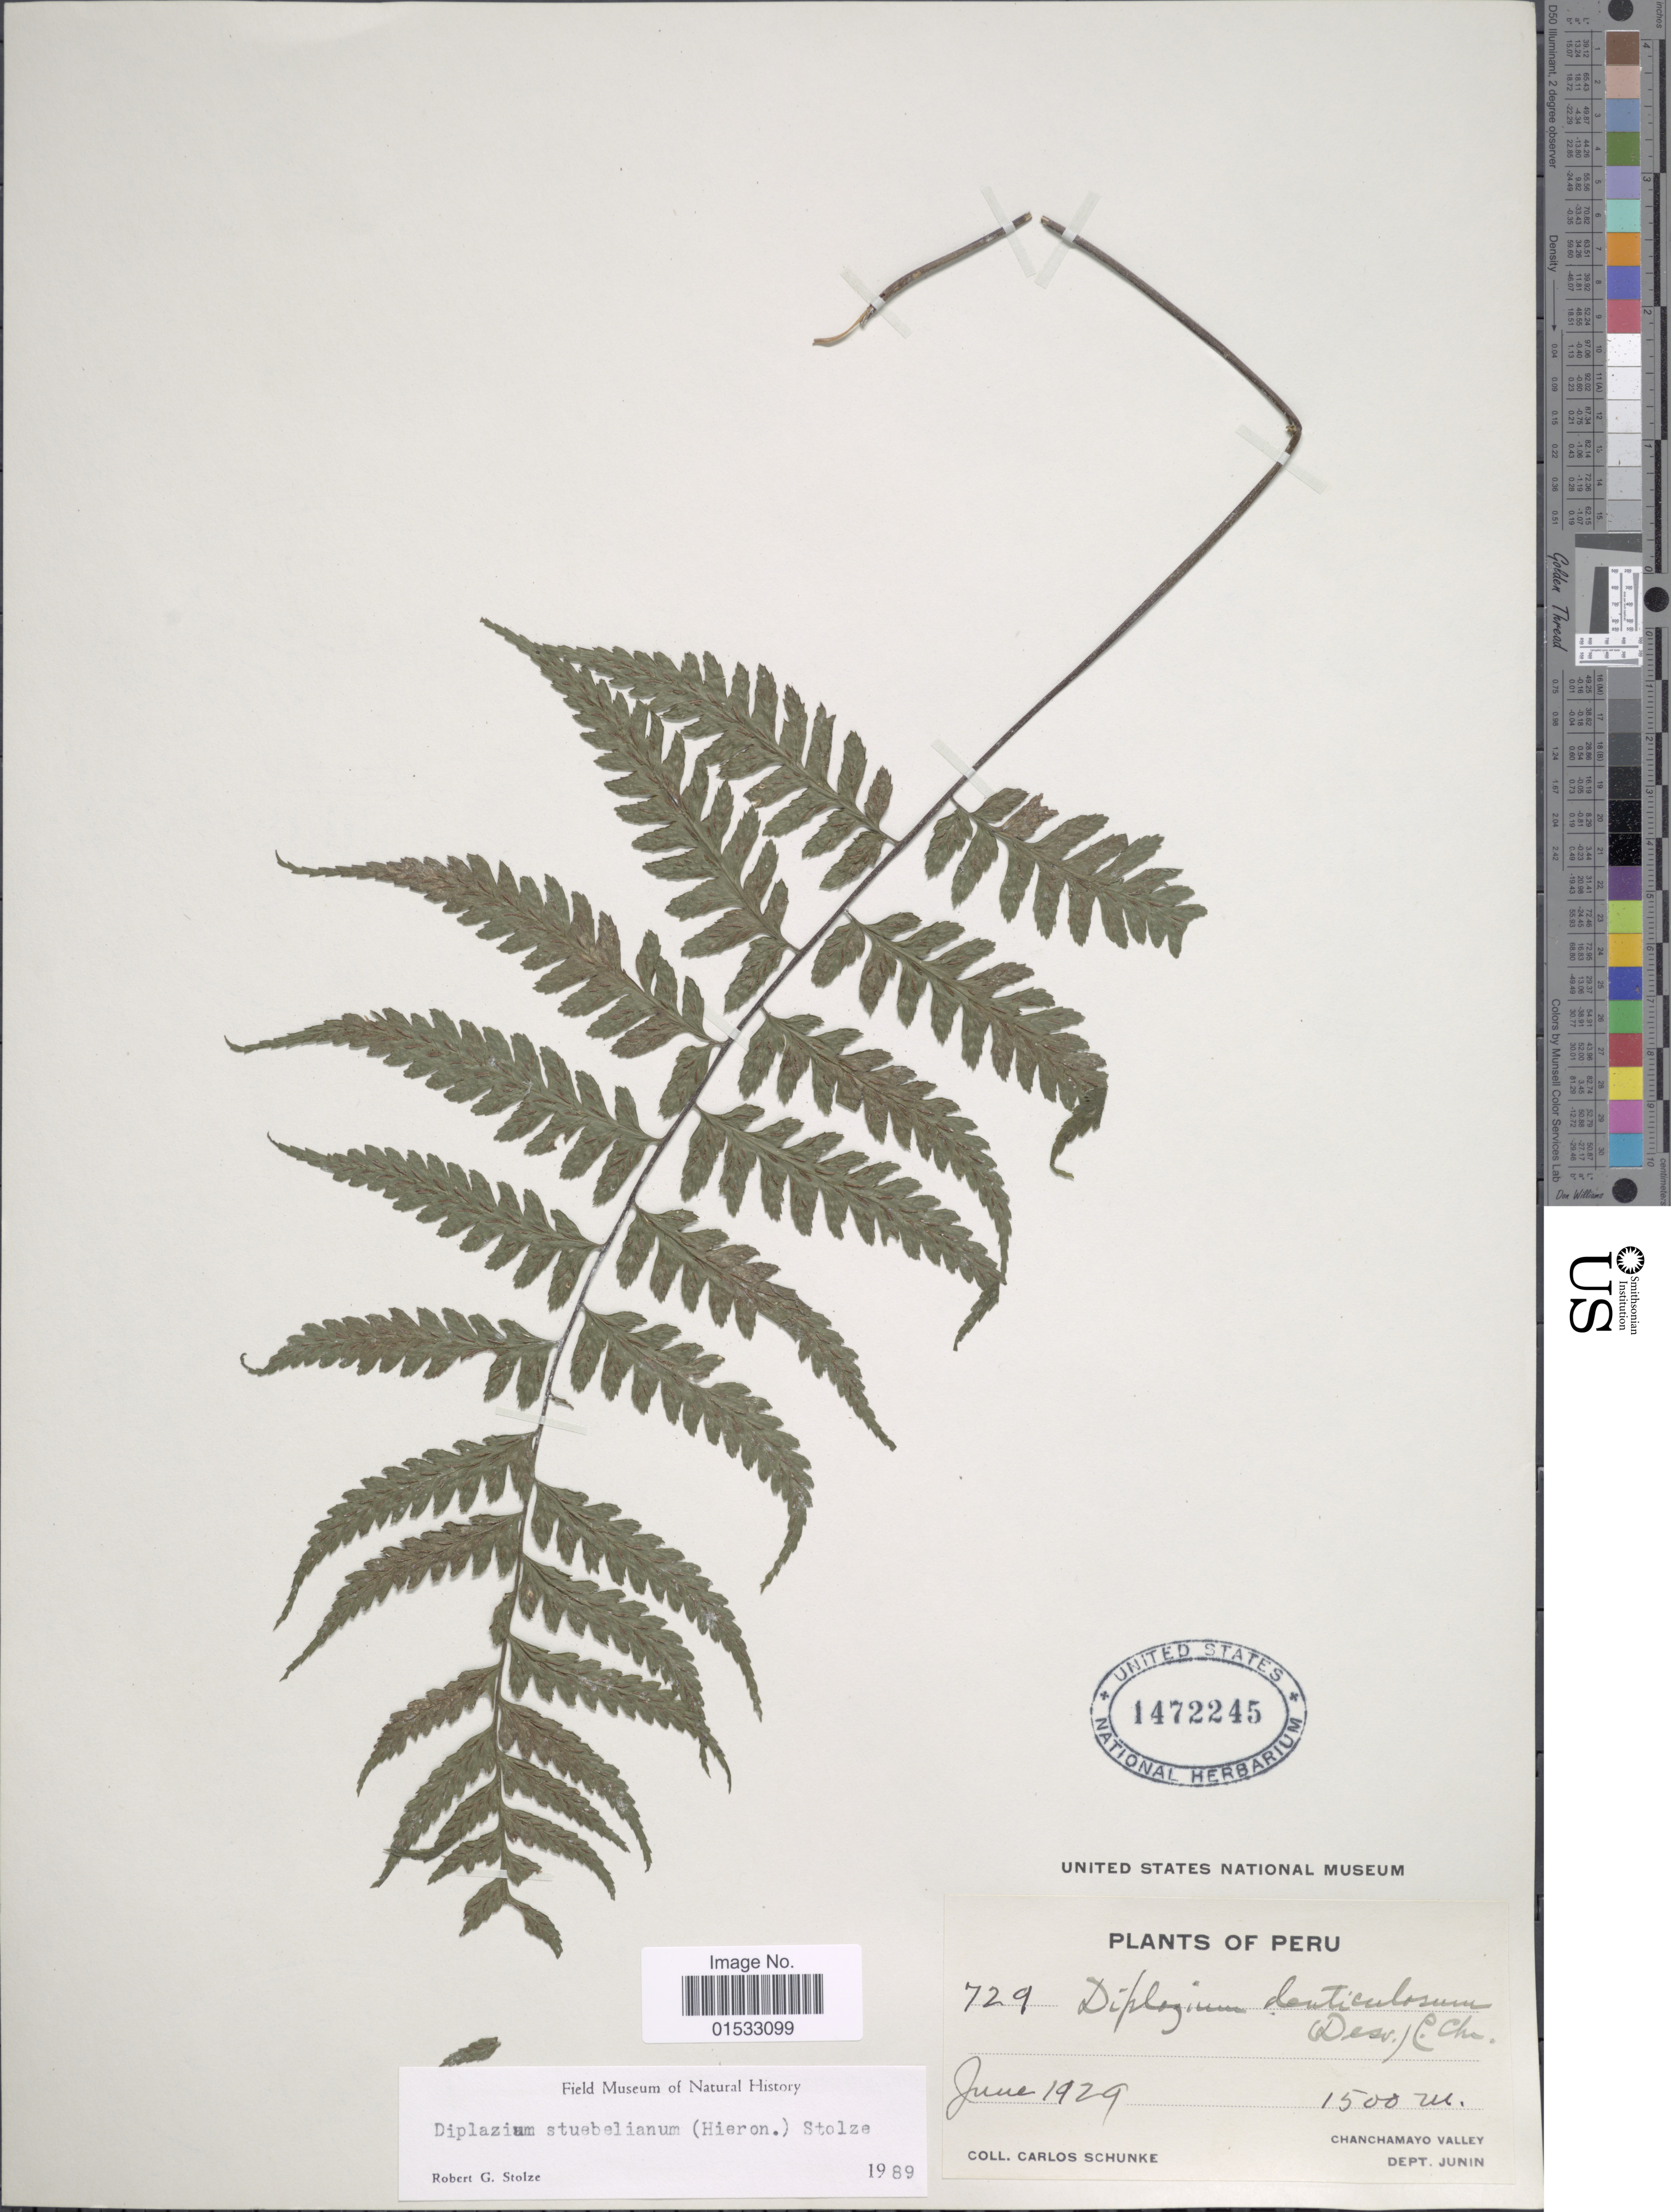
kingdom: Plantae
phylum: Tracheophyta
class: Polypodiopsida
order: Polypodiales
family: Athyriaceae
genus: Diplazium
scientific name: Diplazium stuebelianum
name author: (Hieron.) Stolze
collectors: C. Schunke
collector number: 729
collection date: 1929-06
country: Peru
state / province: Junín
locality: Chanchamayo Valley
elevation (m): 1500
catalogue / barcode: US 1472245